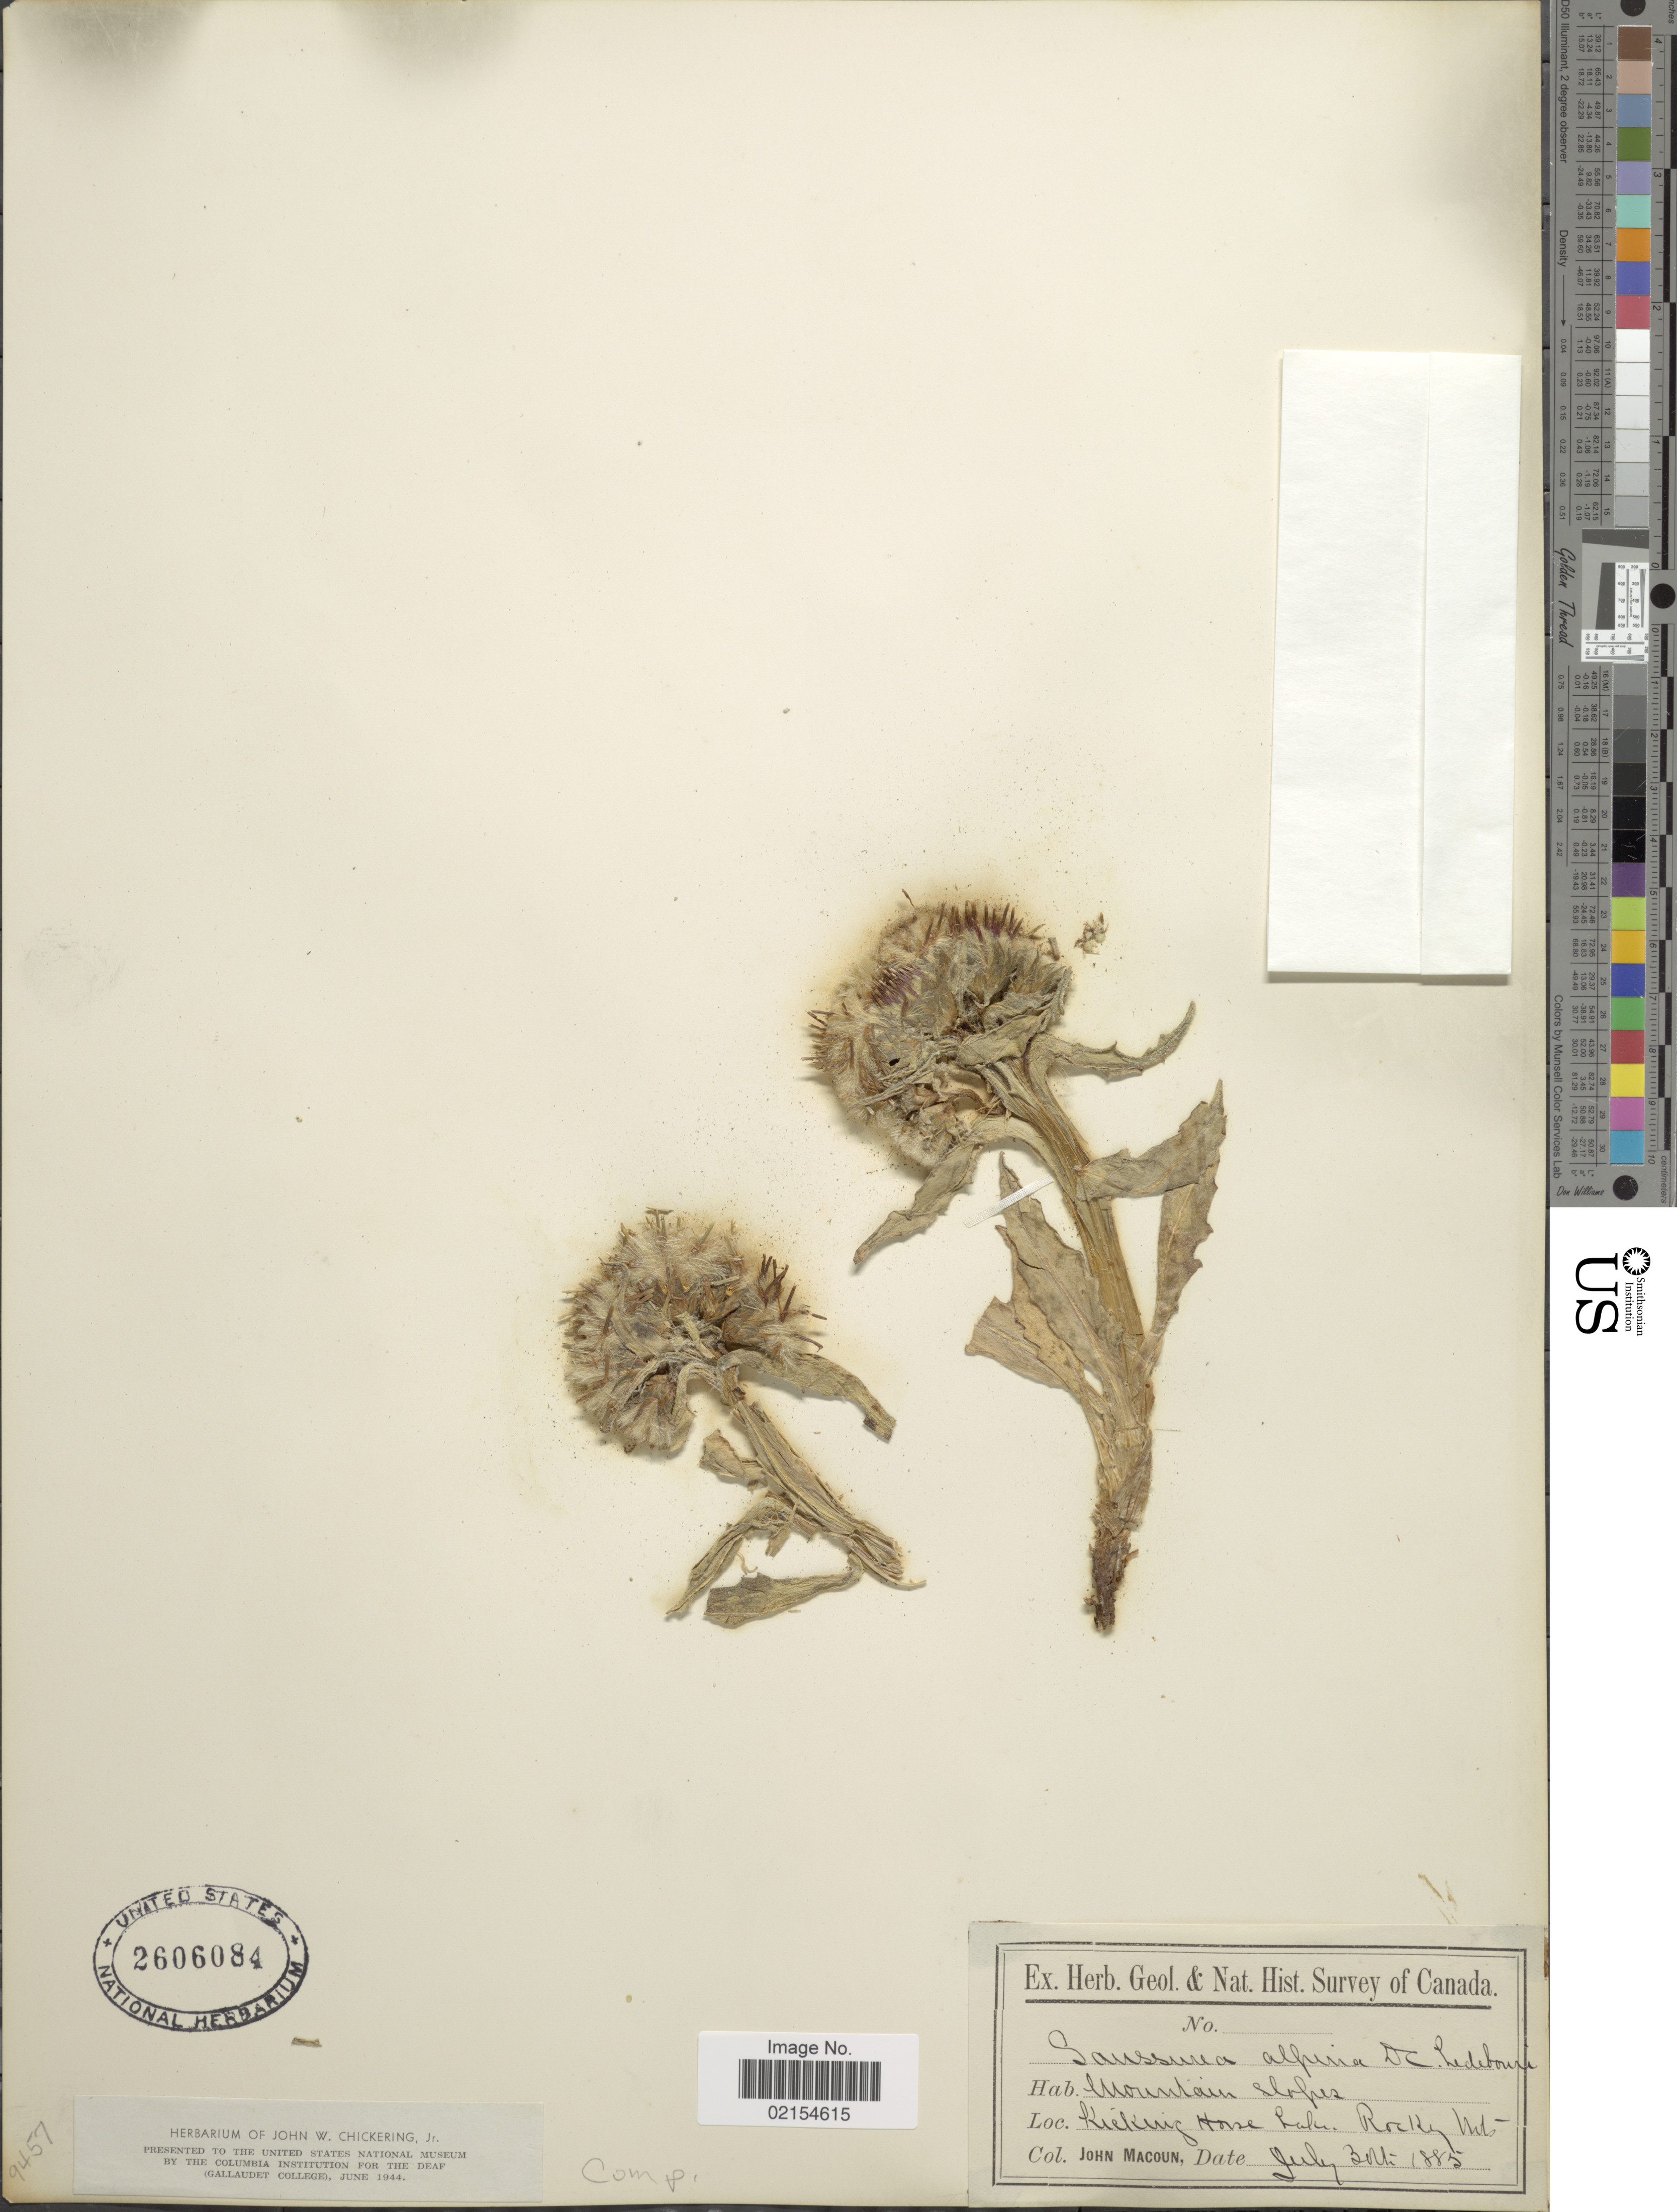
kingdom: Plantae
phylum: Tracheophyta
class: Magnoliopsida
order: Asterales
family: Asteraceae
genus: Saussurea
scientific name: Saussurea alpina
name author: (L.) DC.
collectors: J. Macoun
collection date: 1885-07-30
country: Canada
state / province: British Columbia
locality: Mountains slopes, Kicking Horse Lake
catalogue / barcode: US 2606084